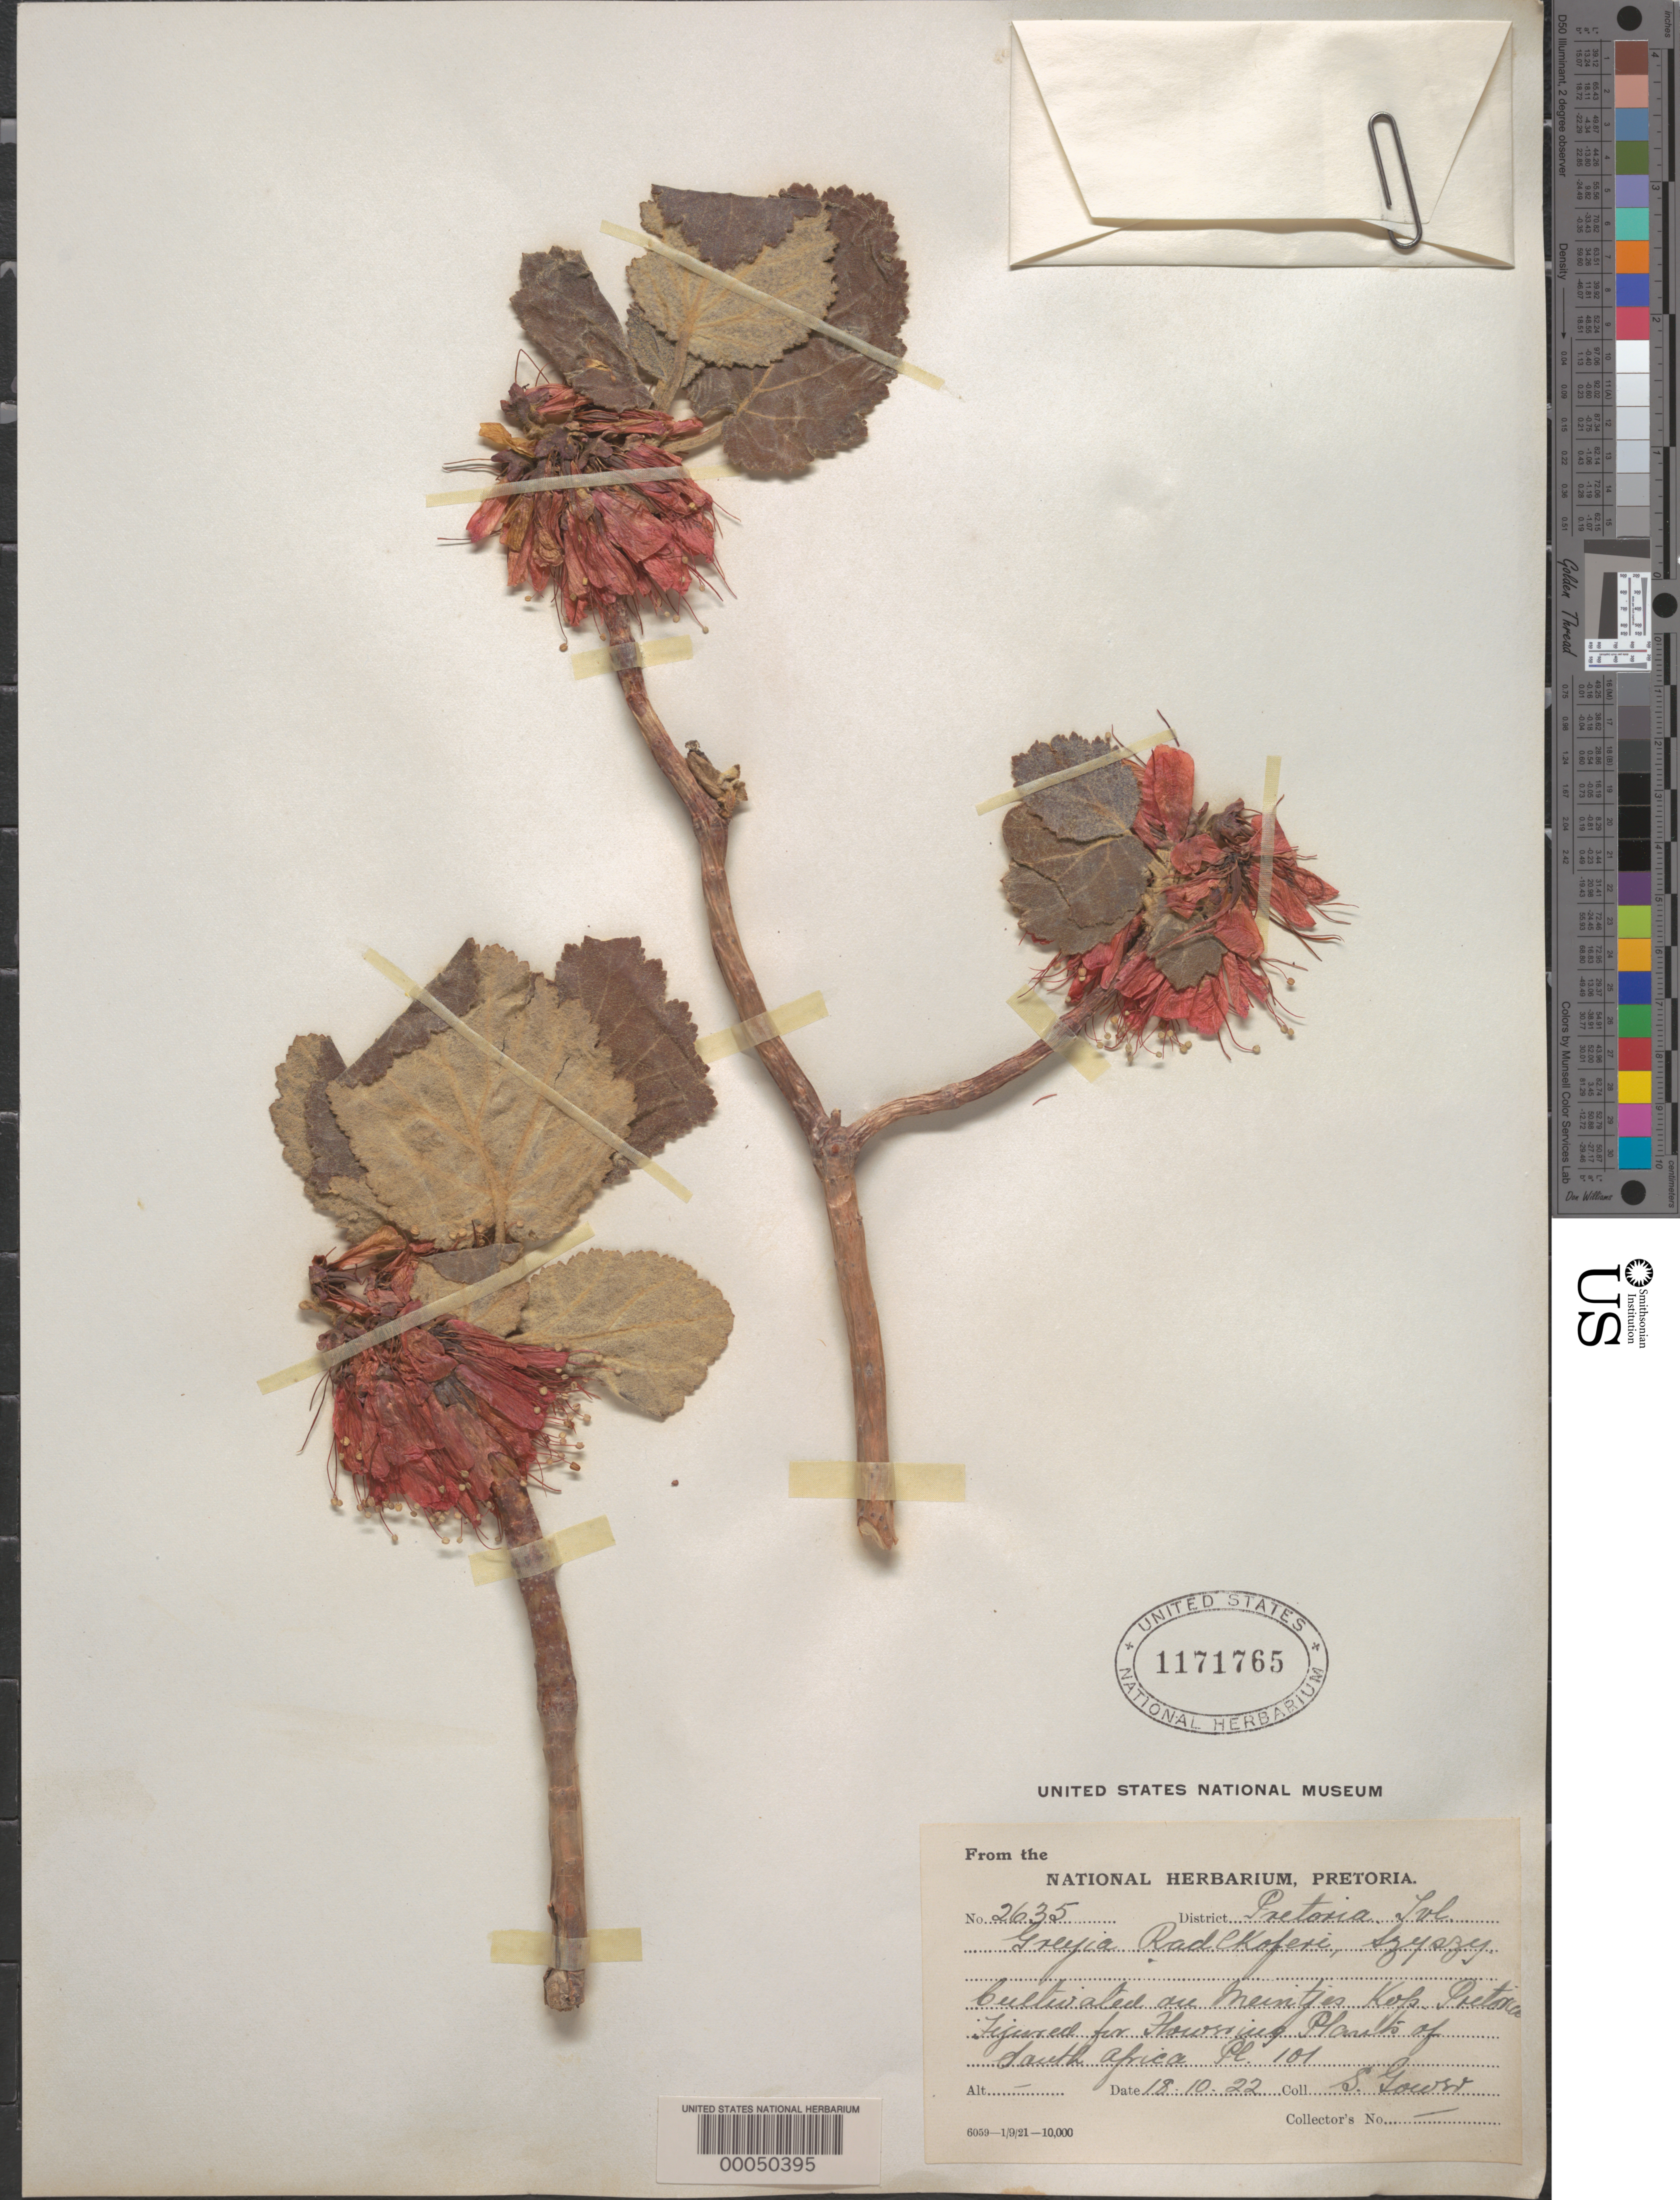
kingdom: Plantae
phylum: Tracheophyta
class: Magnoliopsida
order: Geraniales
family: Francoaceae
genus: Greyia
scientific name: Greyia radlkoferi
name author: Szyszyl.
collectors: S. Gouse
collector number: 2635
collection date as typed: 18 Oct 1922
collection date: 1922-10-18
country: South Africa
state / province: Gauteng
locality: Pretoria. Transvaal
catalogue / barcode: US 117176